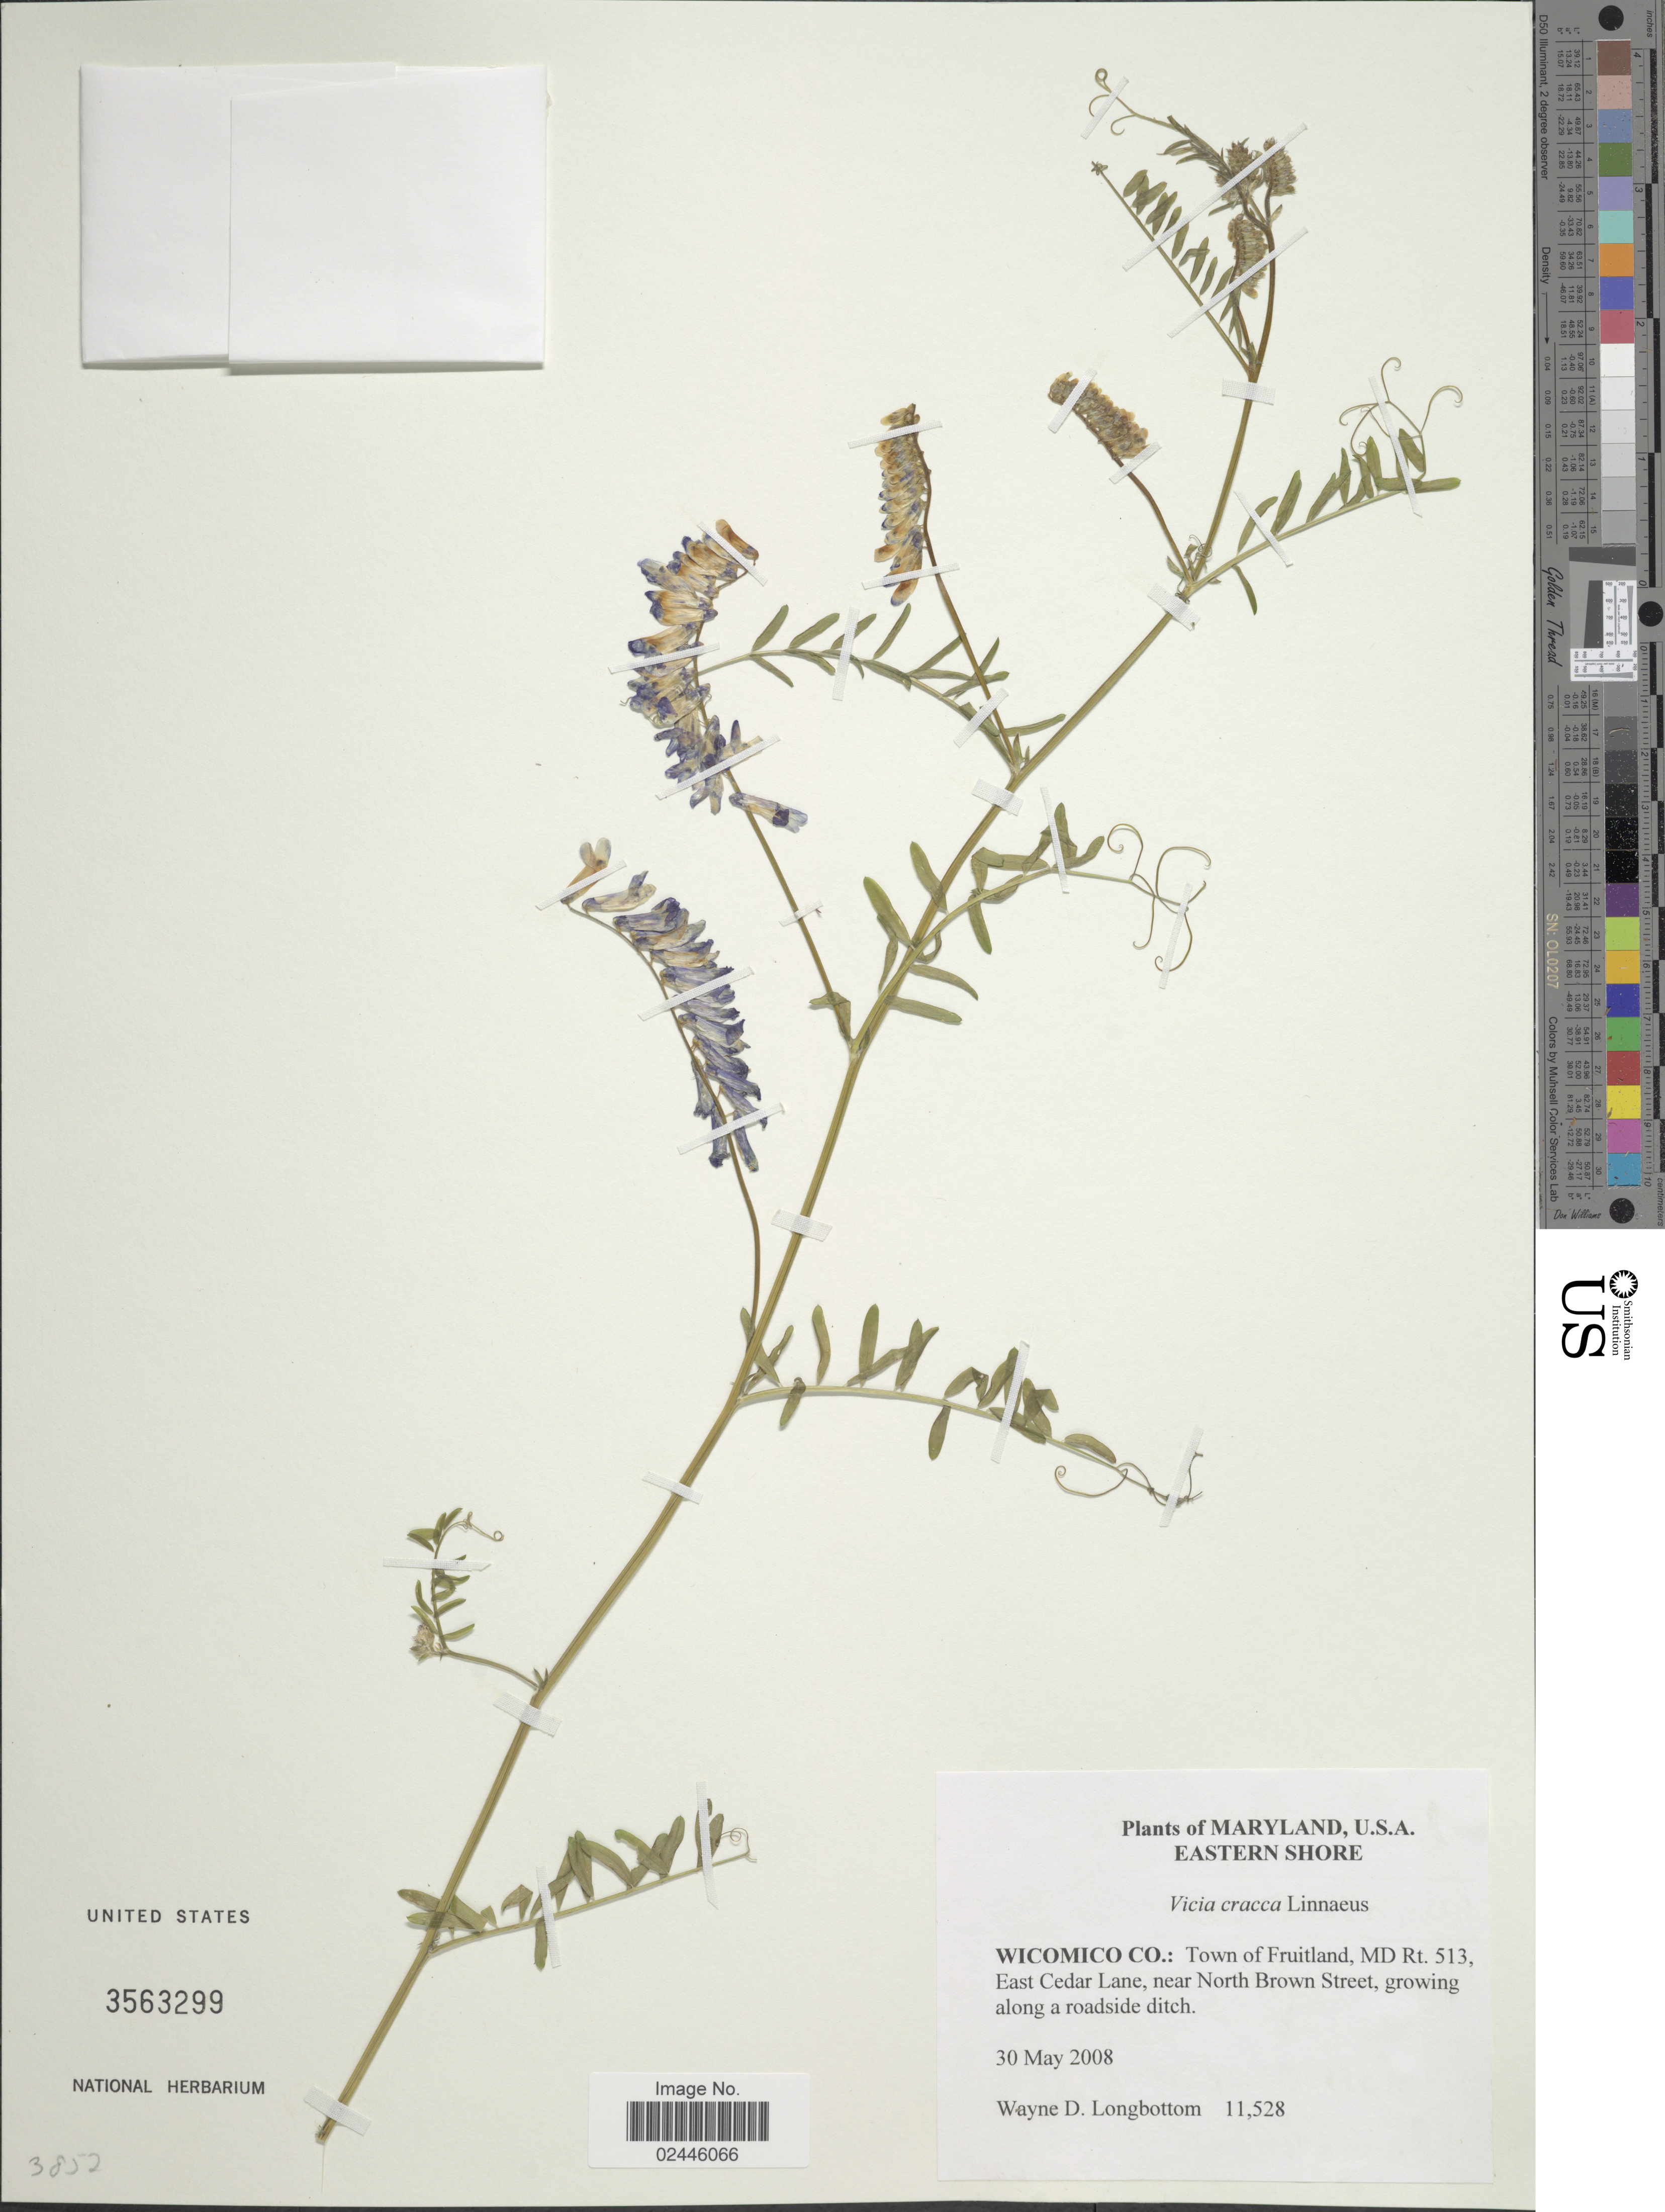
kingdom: Plantae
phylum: Tracheophyta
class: Magnoliopsida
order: Fabales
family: Fabaceae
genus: Vicia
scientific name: Vicia cracca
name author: L.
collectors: W. D. Longbottom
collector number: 11528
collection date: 2008-05-30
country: United States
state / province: Maryland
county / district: Wicomico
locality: Eastern Shore, Wicomico Co.: Town of Fruitland, MD Rt. 513,East Cedar Lane, near North Brown Street, growing along a roadside ditch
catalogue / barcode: US 3563299